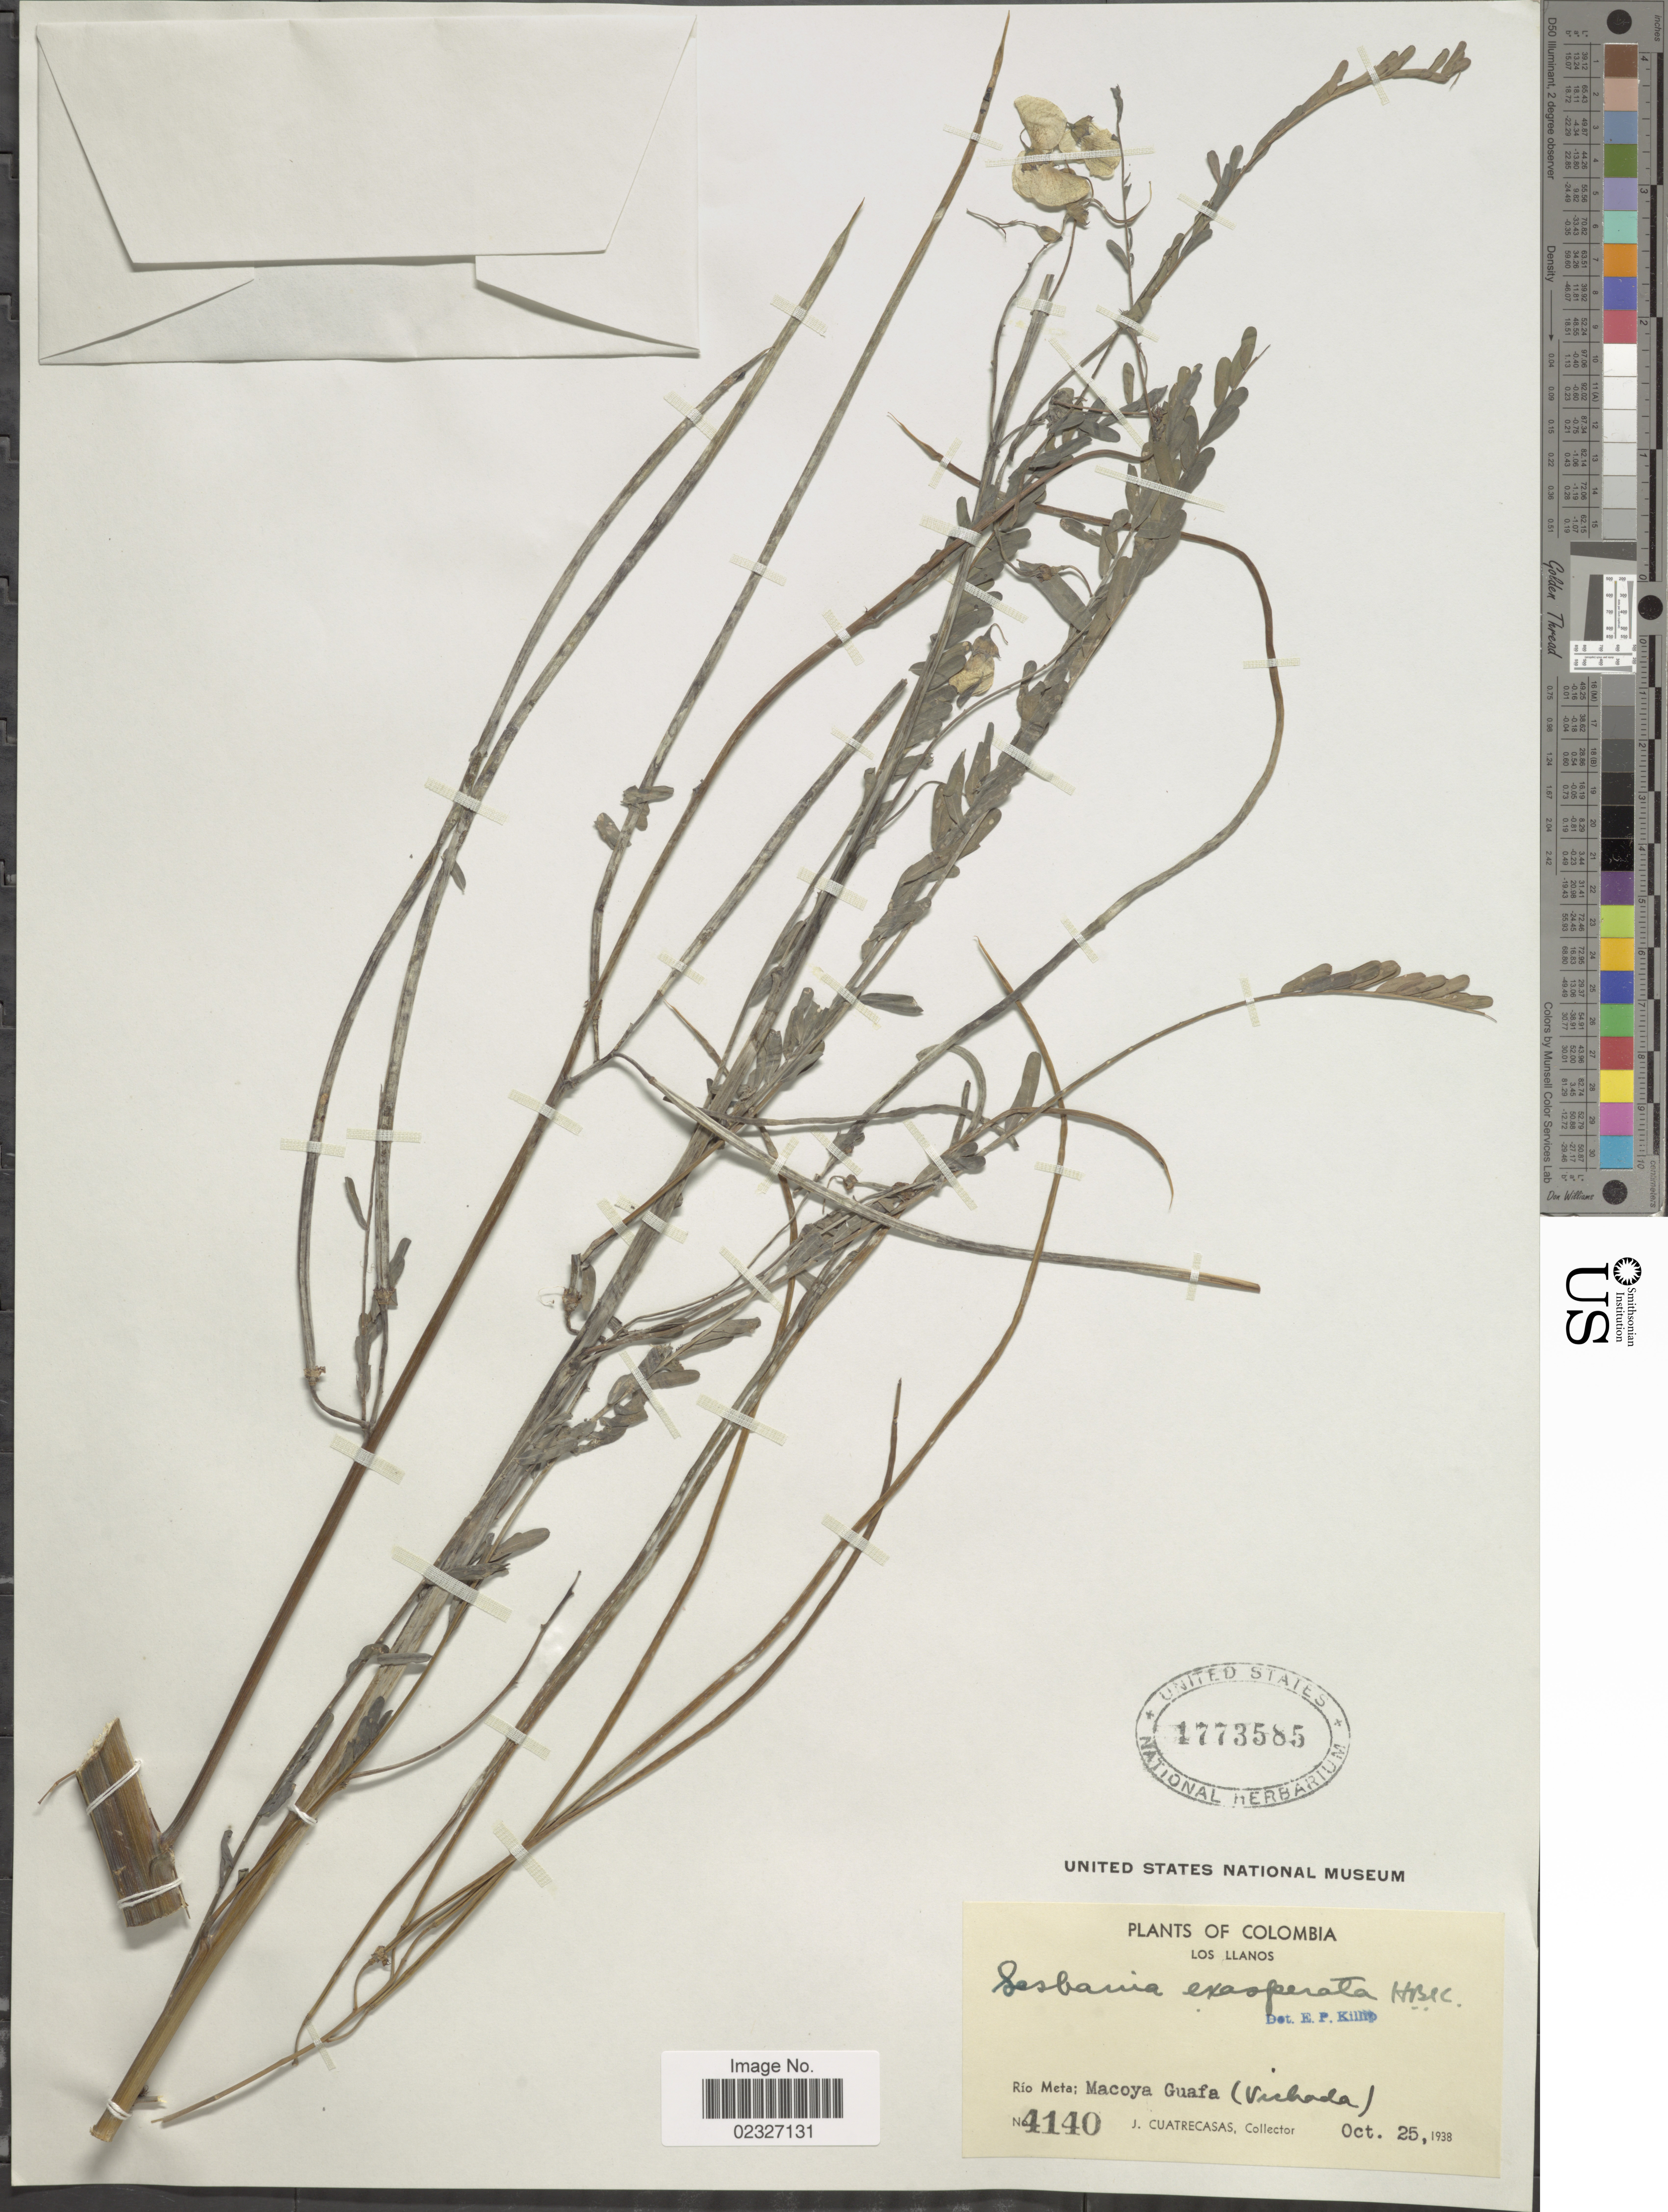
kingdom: Plantae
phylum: Tracheophyta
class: Magnoliopsida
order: Fabales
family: Fabaceae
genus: Sesbania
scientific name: Sesbania exaltata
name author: (Raf.) Cory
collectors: J. Cuatrecasas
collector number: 4140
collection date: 1938-10-25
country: Colombia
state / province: Meta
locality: Los Llanos, Río Meta; Macoya Guafa (Vichada)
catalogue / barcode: US 1773585